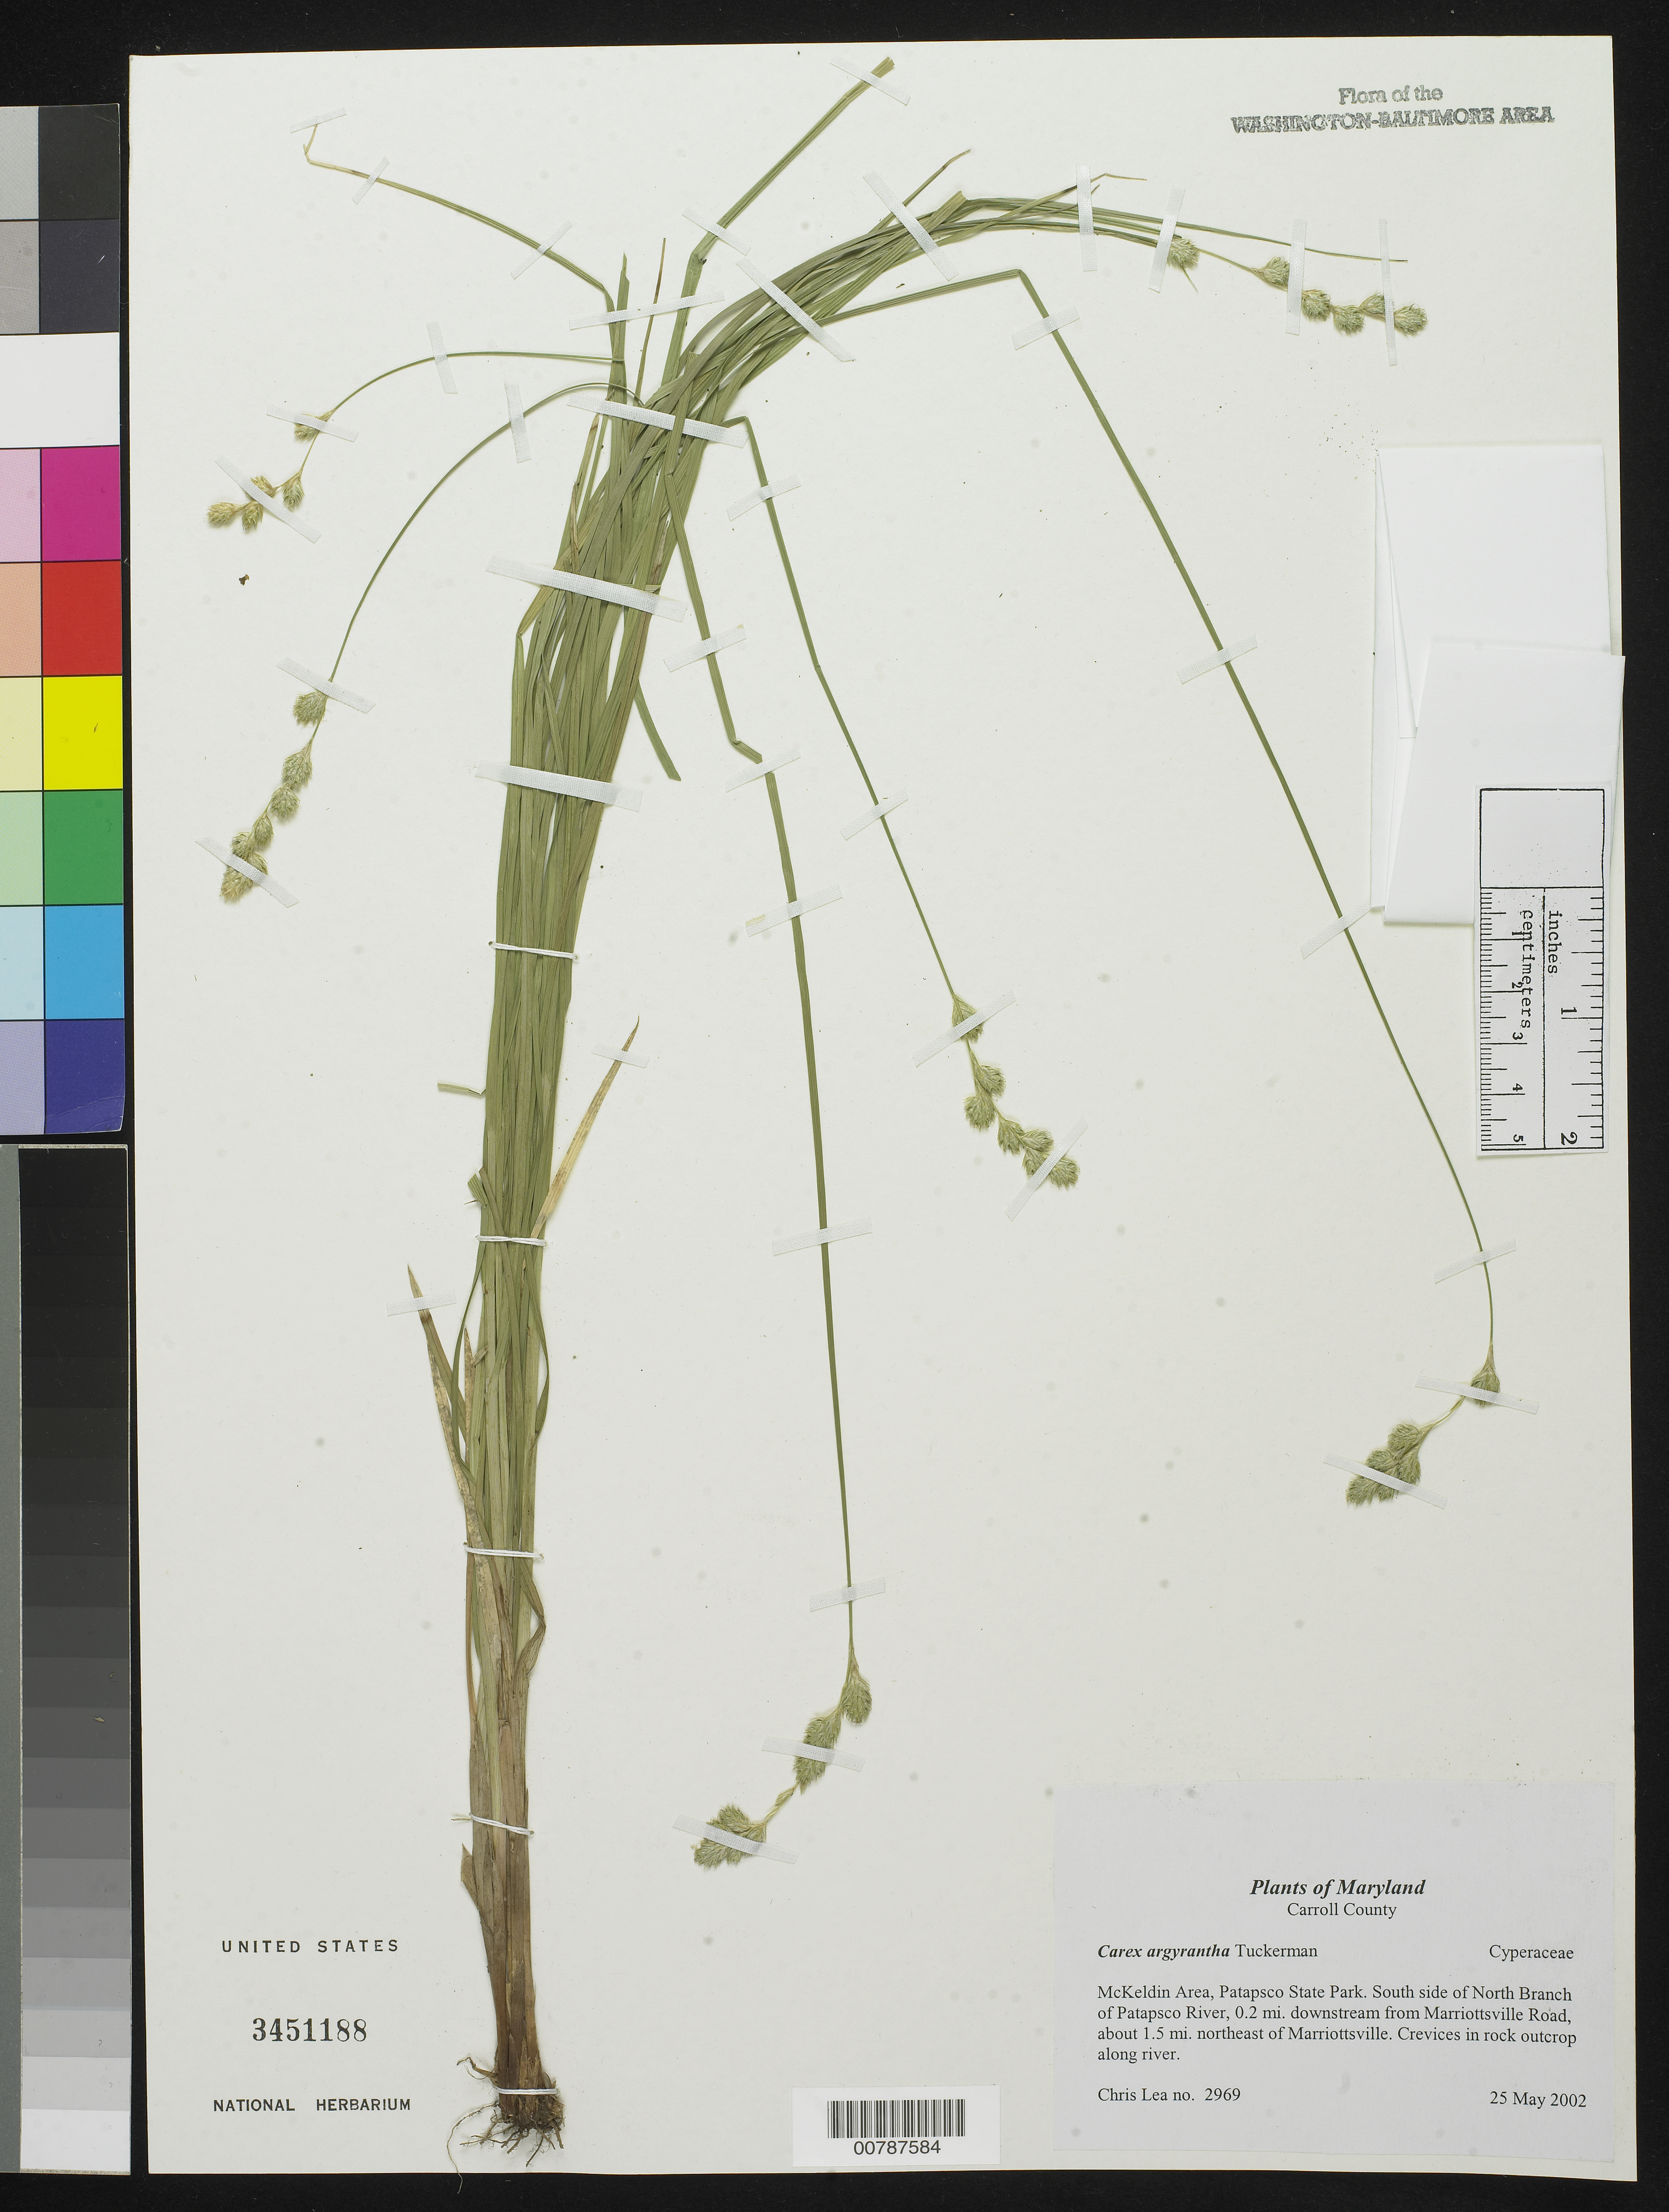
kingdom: Plantae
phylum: Tracheophyta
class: Liliopsida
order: Poales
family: Cyperaceae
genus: Carex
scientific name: Carex argyrantha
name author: Tuck. ex Boott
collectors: C. Lea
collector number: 2969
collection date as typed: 25 May 2002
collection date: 2002-05-25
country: United States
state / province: Maryland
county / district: Carroll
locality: McKeldin Area, Patapsco State Park. South side of North Branch of Patapsco River, 0.2 mi. downstream from Marriottsville Road, about 1.5 northeast of Marriottsville.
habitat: Crevices in rock outcrop along river.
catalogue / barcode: US 3451188